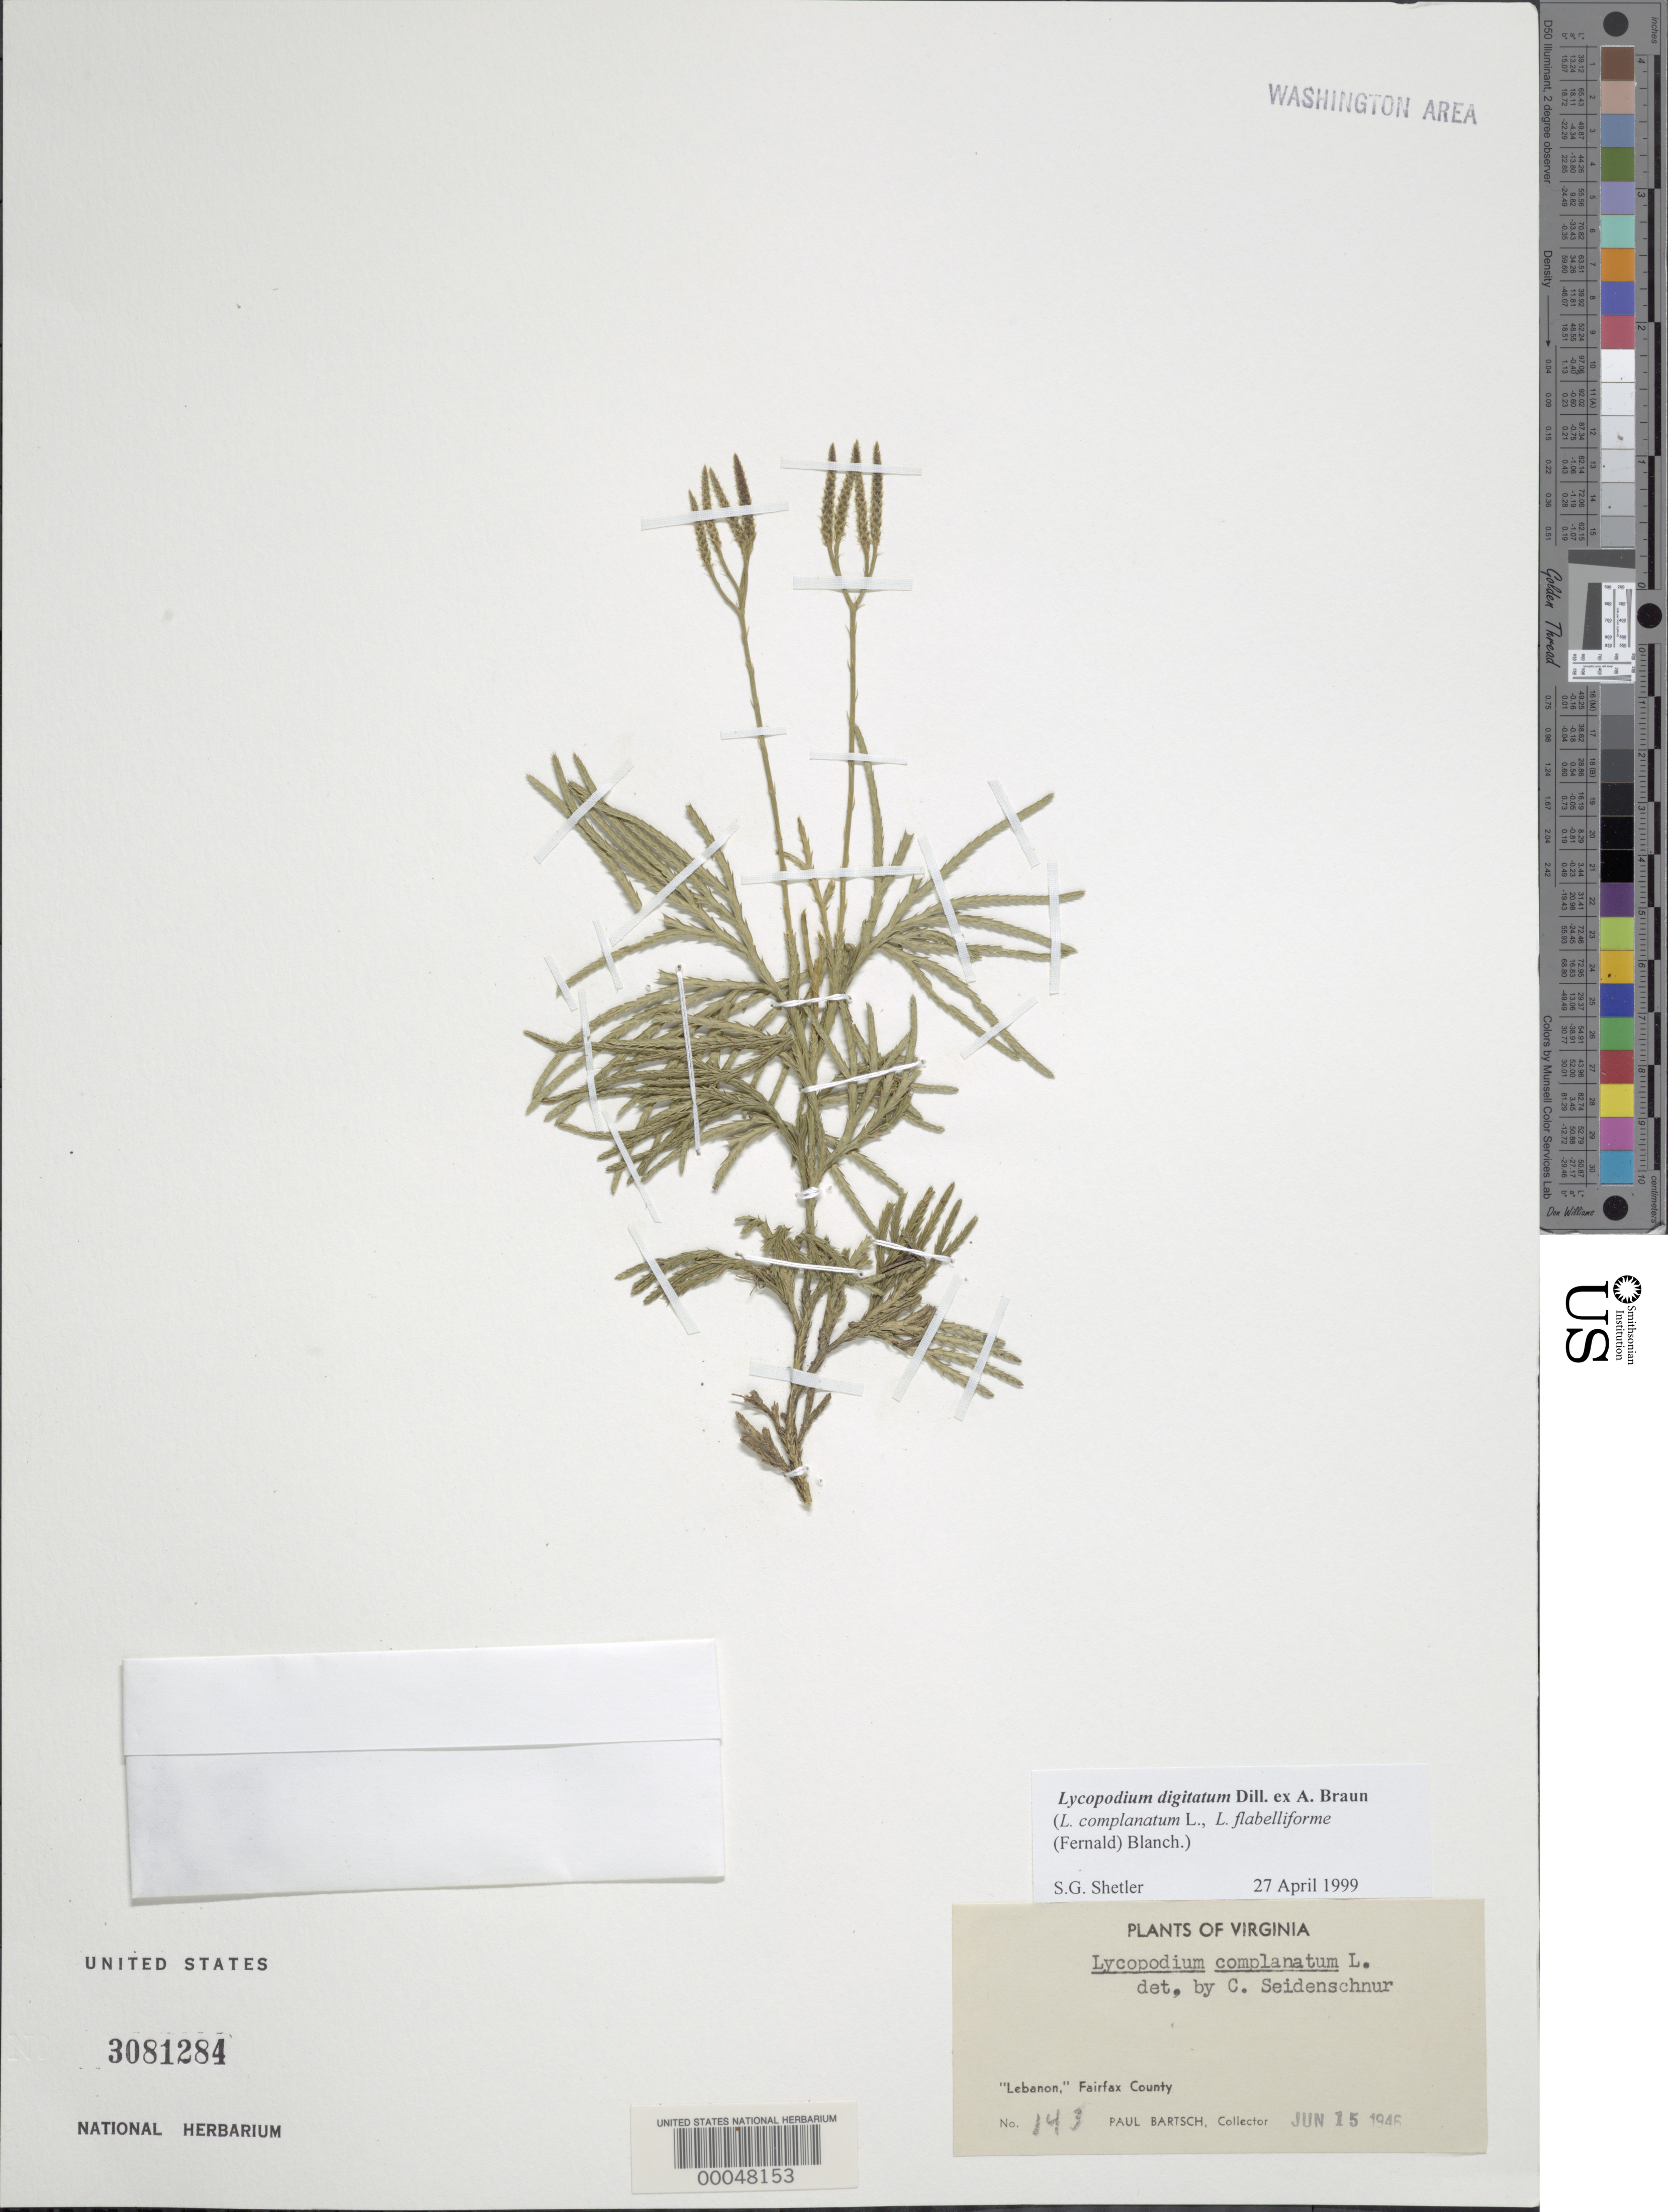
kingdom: Plantae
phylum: Tracheophyta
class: Lycopodiopsida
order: Lycopodiales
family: Lycopodiaceae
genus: Diphasiastrum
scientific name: Diphasiastrum digitatum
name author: (Dill. ex A. Braun) Holub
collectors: P. Bartsch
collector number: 143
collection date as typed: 15 Jun 1946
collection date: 1946-06-15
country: United States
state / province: Virginia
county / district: Fairfax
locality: Lebanon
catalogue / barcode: US 3081284